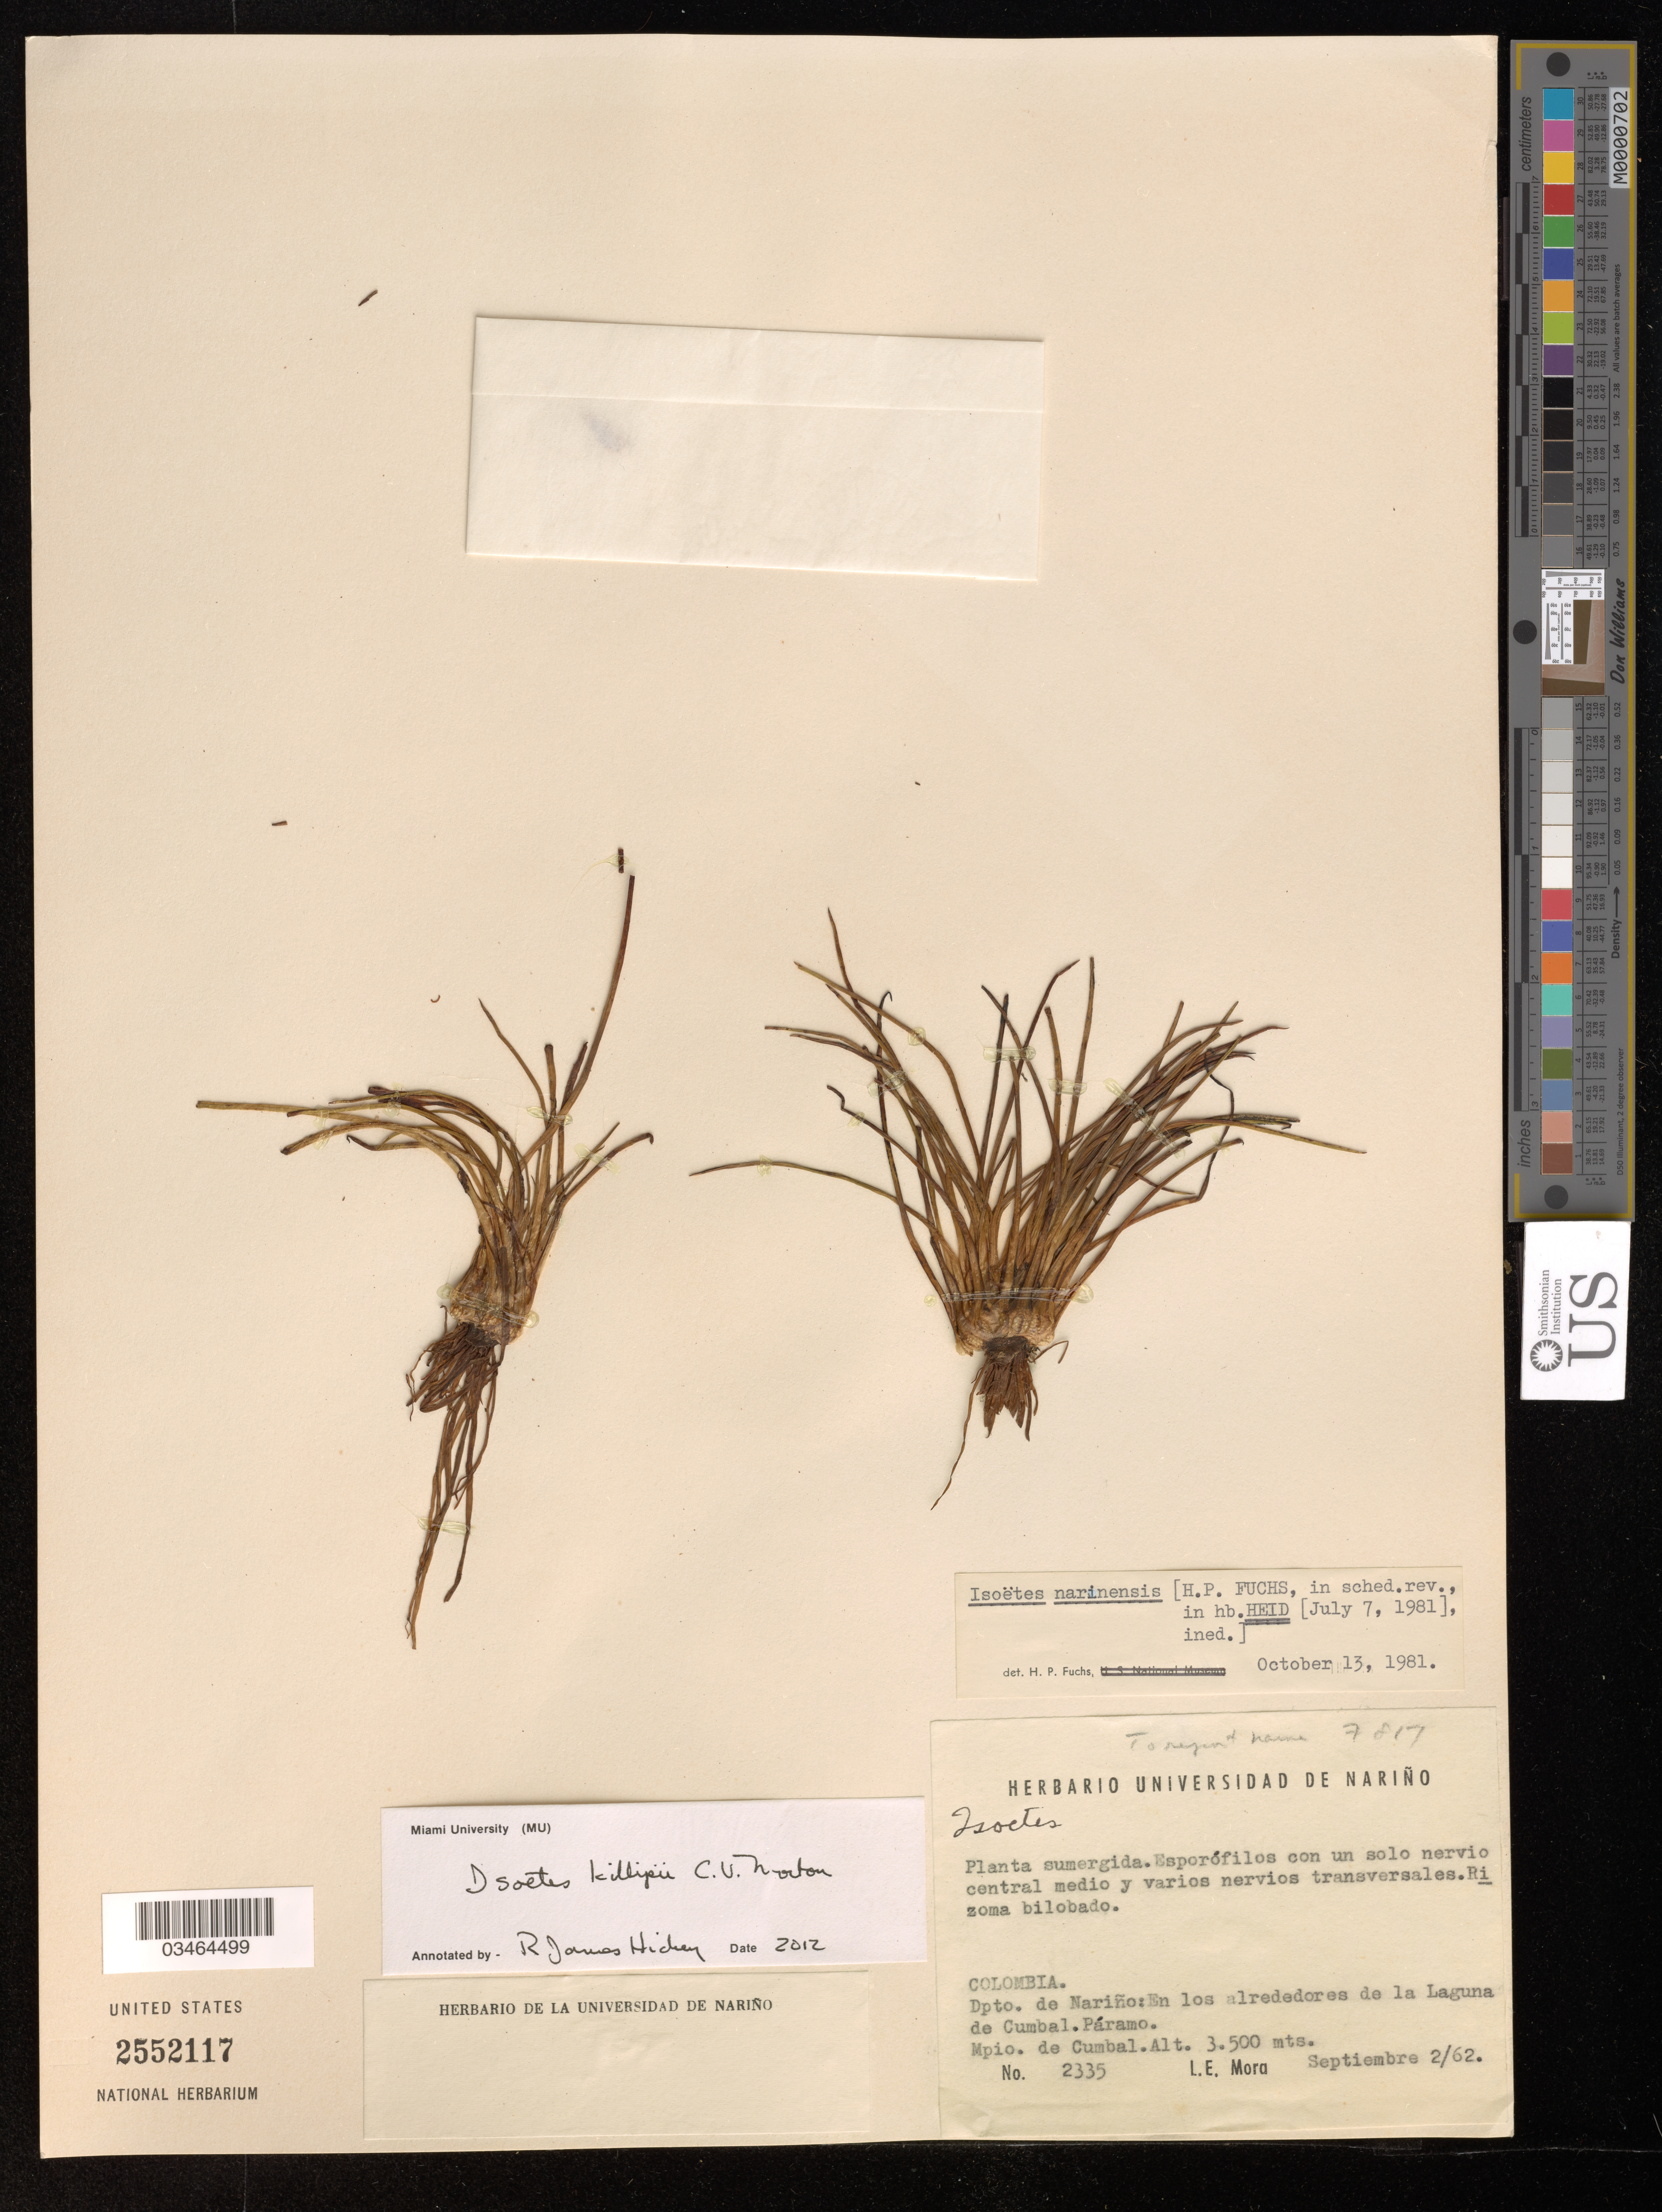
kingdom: Plantae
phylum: Tracheophyta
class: Lycopodiopsida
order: Isoetales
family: Isoetaceae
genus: Isoetes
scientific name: Isoetes killipii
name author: C.V. Morton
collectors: L. Mora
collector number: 2335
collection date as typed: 2 9 62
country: Colombia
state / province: Nariño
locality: En los alrededores de la Laguna de Cumbal. Páramo. Mpio. de Cumbal.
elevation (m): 3.5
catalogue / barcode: US 2552117